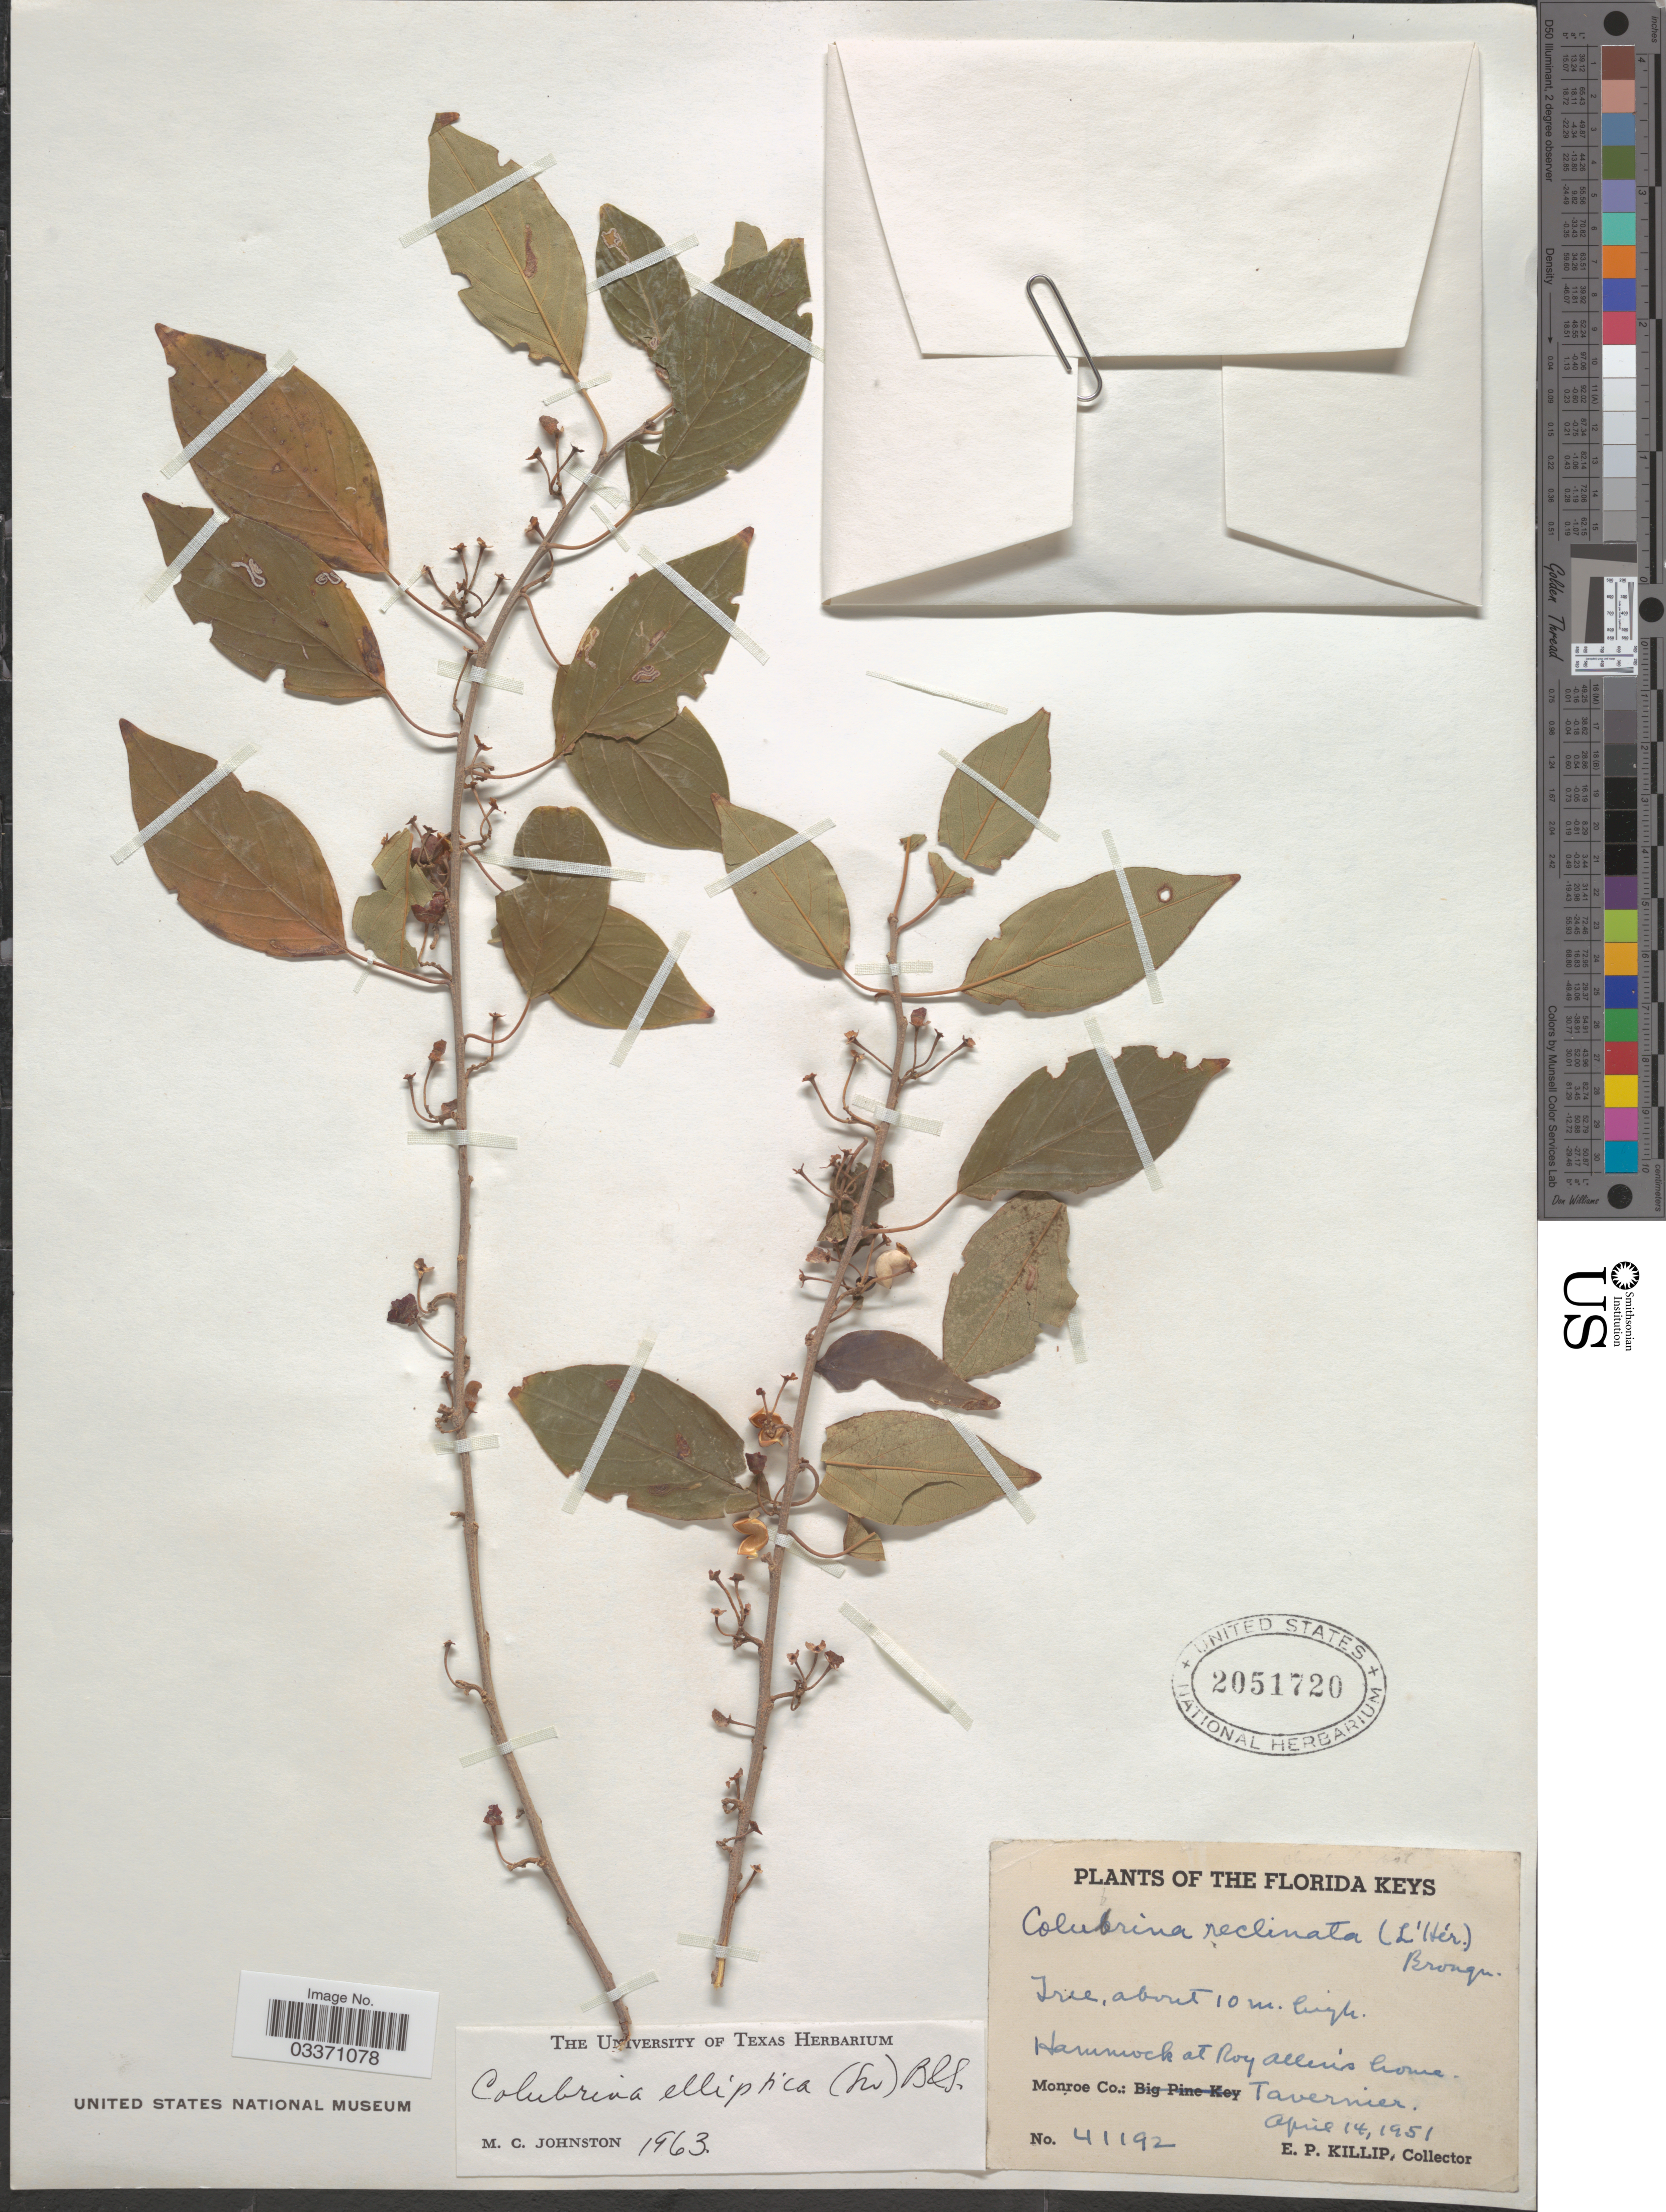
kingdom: Plantae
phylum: Tracheophyta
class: Magnoliopsida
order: Rosales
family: Rhamnaceae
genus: Colubrina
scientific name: Colubrina elliptica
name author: (Sw.) Brizicky & W.L. Stern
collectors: E. P. Killip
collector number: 41192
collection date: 1951-04-14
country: United States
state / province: Florida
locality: The Florida Keys. Hammock at Roy Allen's home. Monroe Co.: Tavernier.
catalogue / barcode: US 2051720